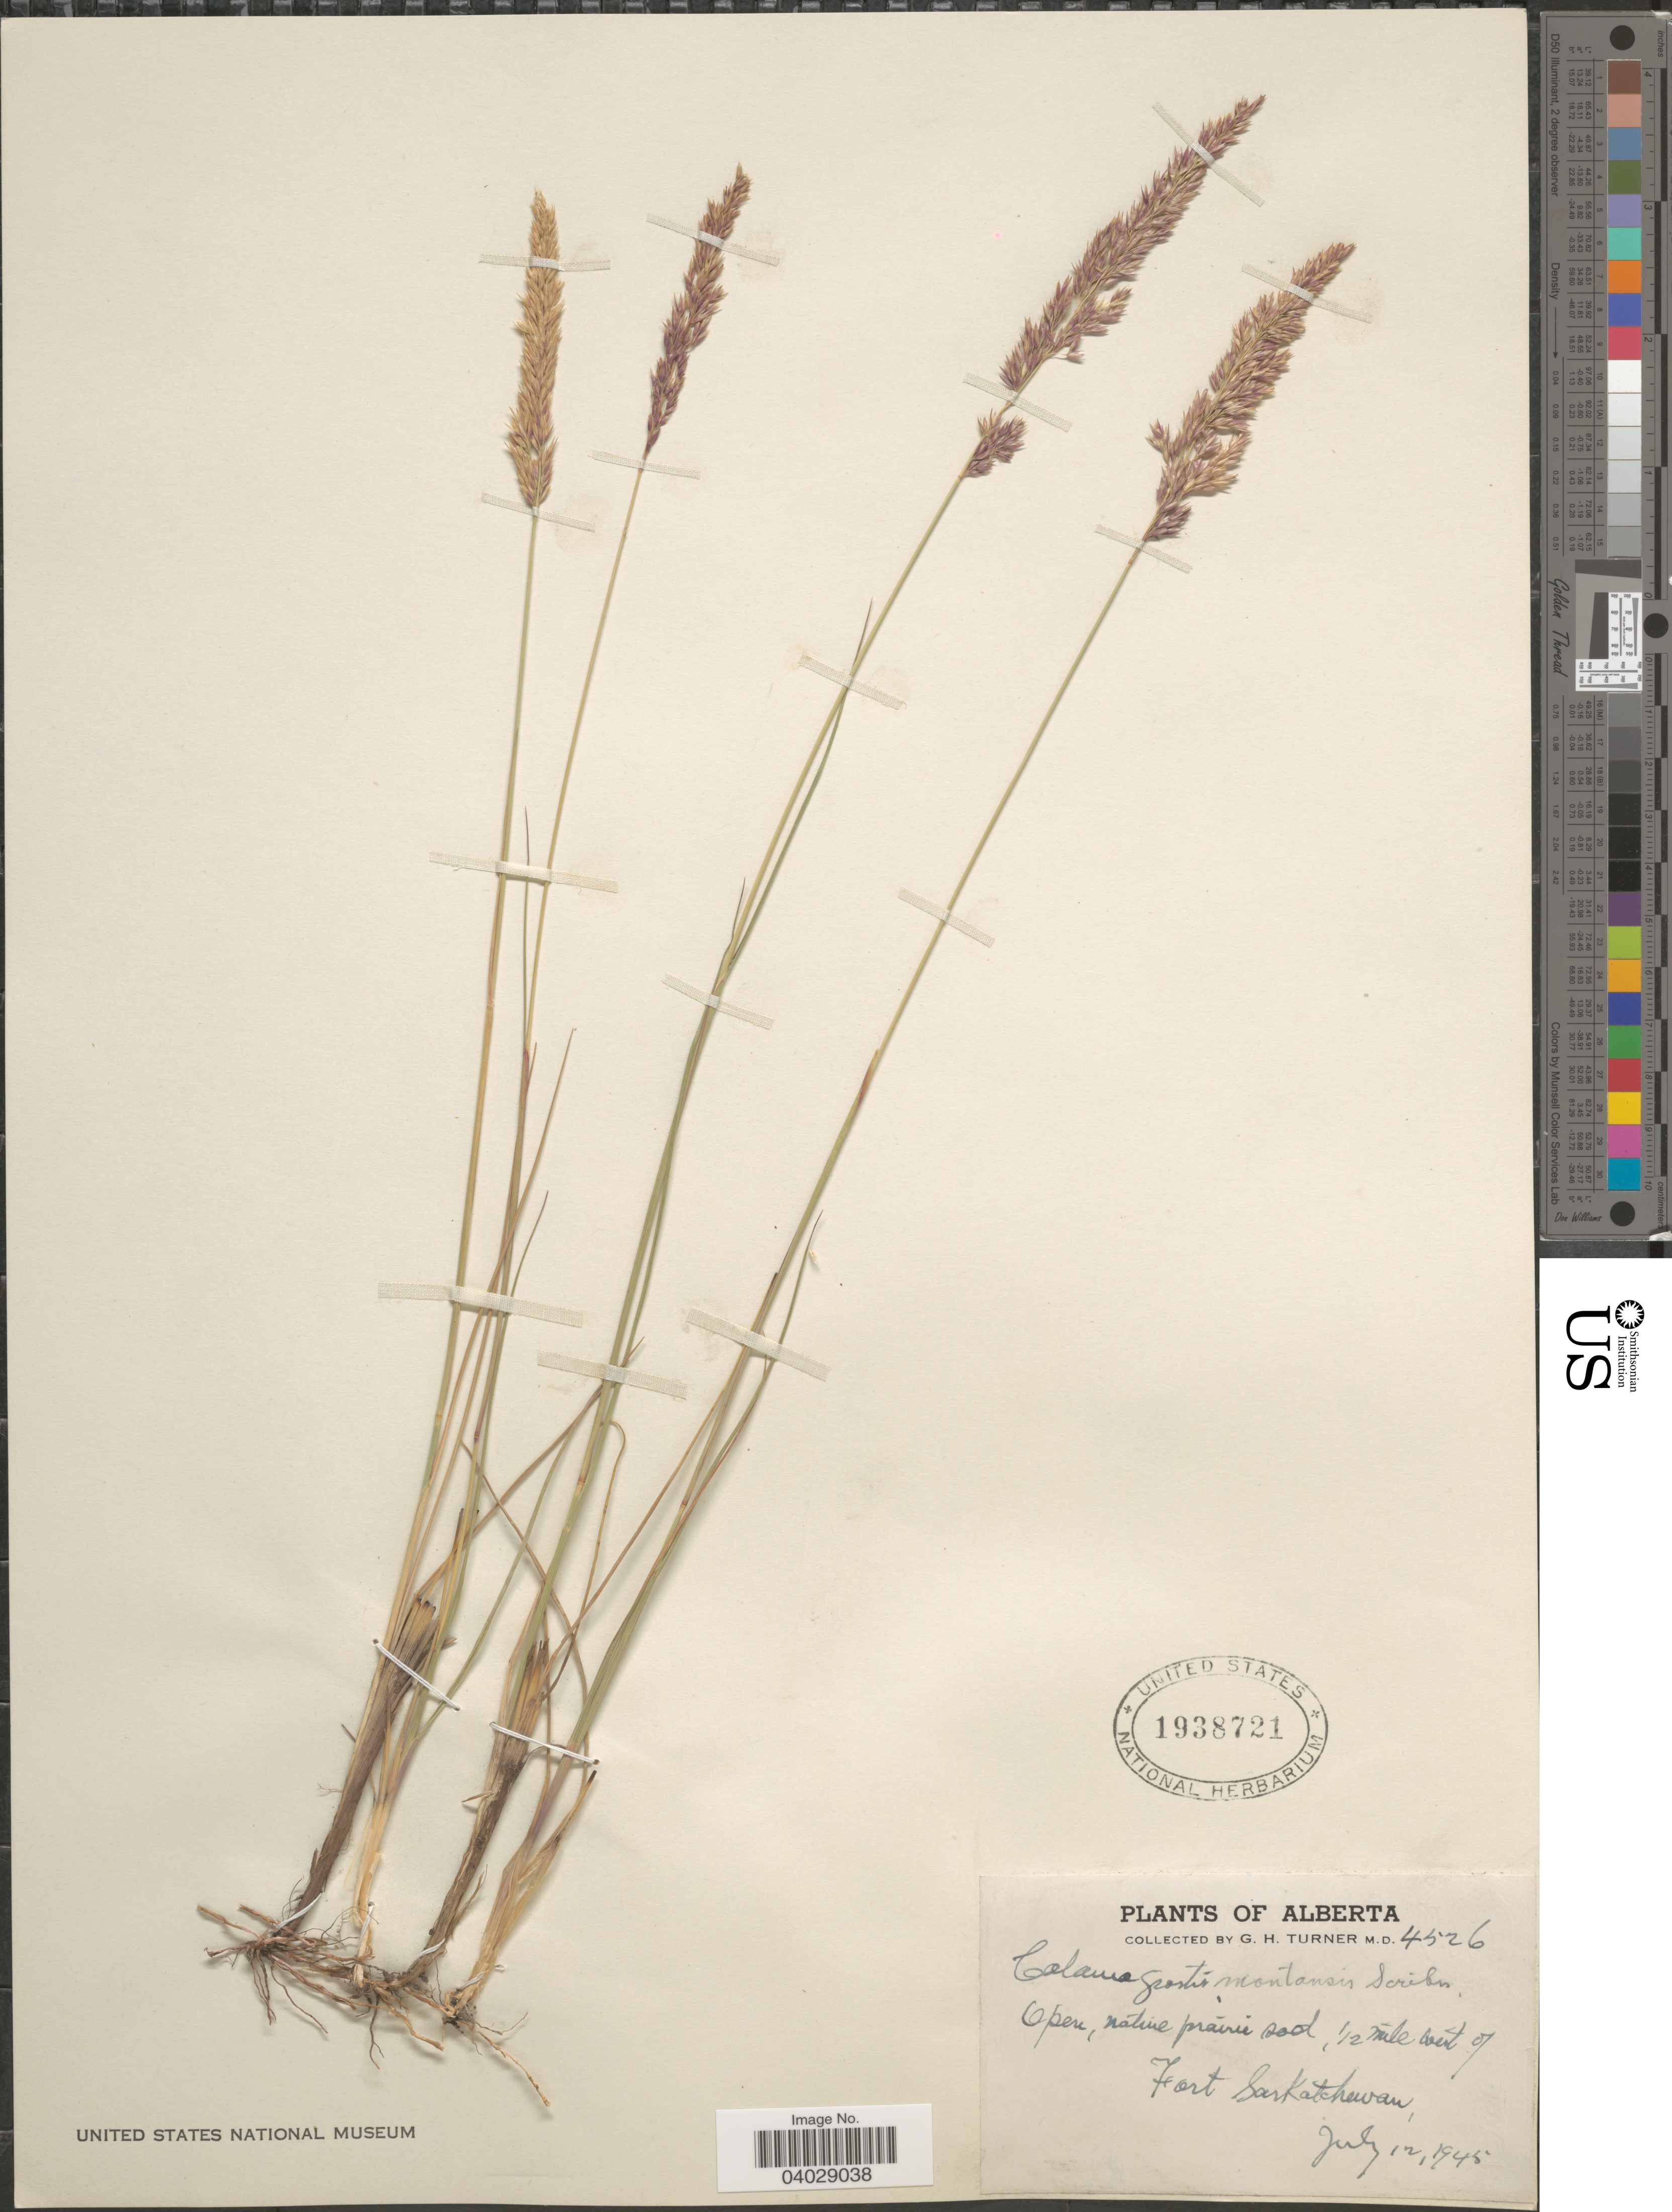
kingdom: Plantae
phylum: Tracheophyta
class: Liliopsida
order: Poales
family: Poaceae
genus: Calamagrostis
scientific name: Calamagrostis montanensis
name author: Scribn. ex Vasey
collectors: G. H. Turner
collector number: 4526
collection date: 1945-07-12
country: Canada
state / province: Alberta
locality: ½ mile west of Fort Saskatchewan.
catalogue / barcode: US 1938721